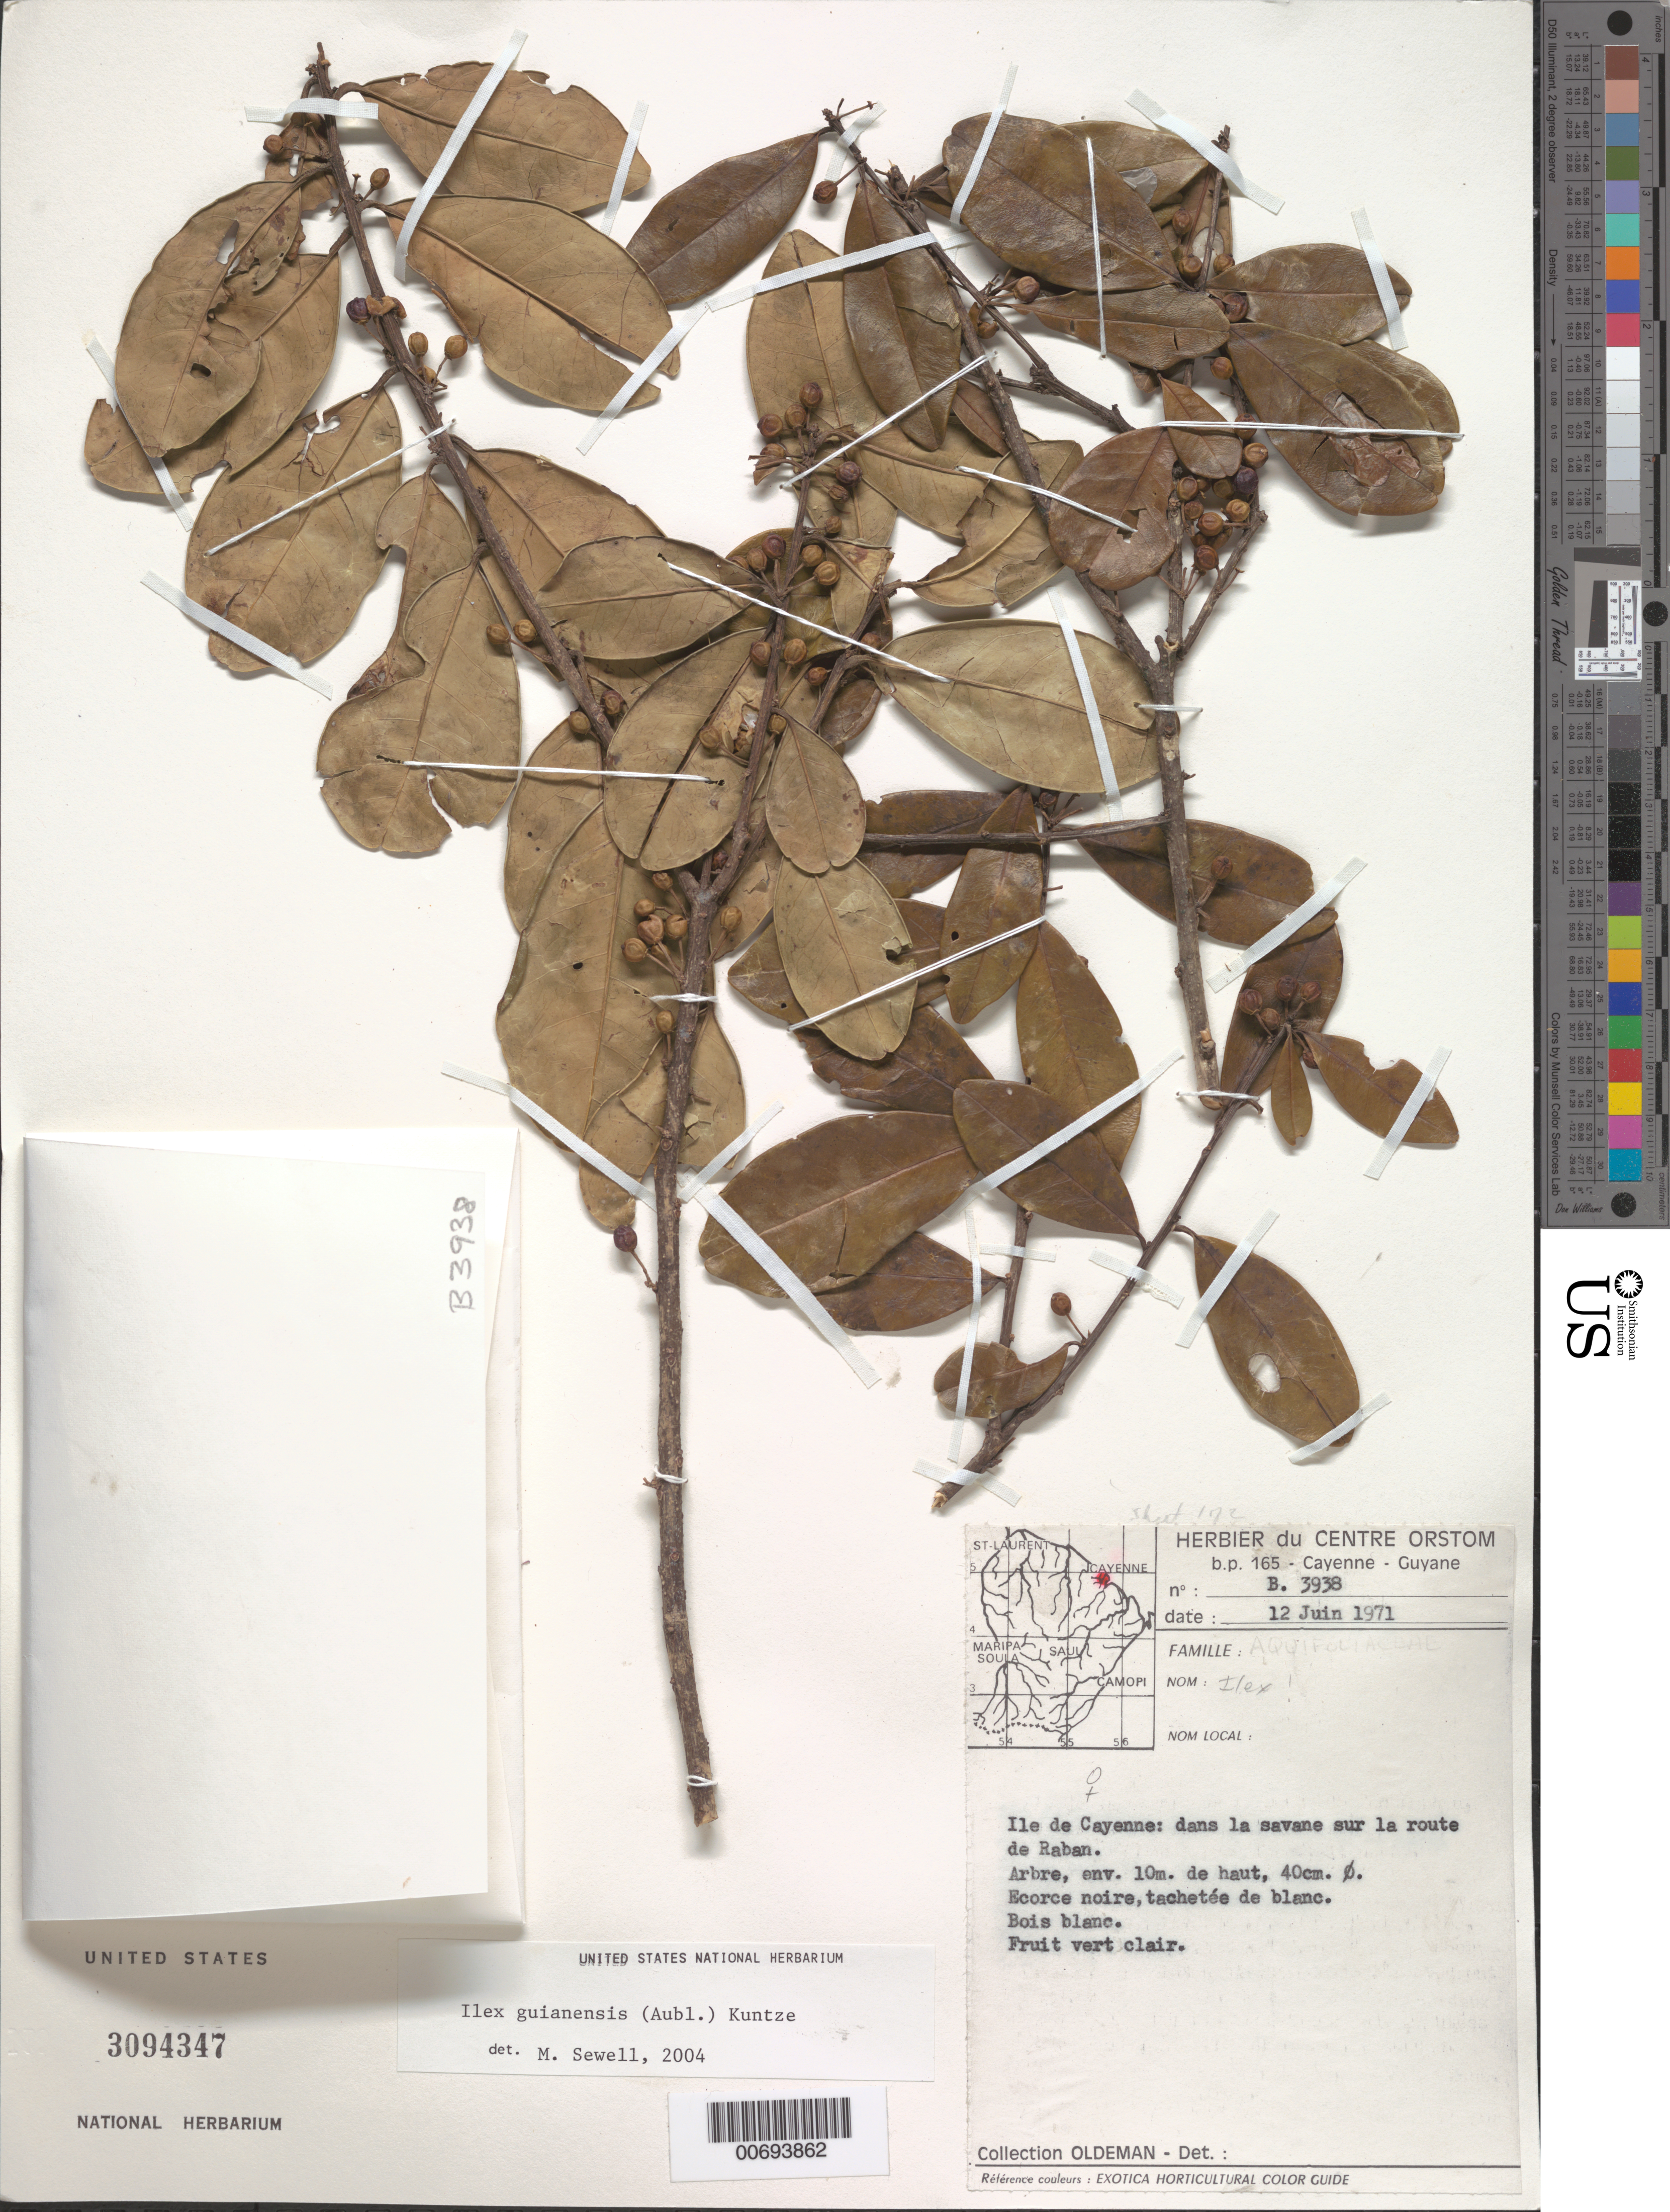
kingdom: Plantae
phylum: Tracheophyta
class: Magnoliopsida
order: Aquifoliales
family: Aquifoliaceae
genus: Ilex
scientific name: Ilex guianensis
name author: (Aubl.) Kuntze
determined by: Sewell, M.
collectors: R. Oldeman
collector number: B 3938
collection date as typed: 12-Jun-71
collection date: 1971-06-12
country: French Guiana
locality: Ile de Cayenne, dans la savane sur la route de Raban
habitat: Savanna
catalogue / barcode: US 3094347